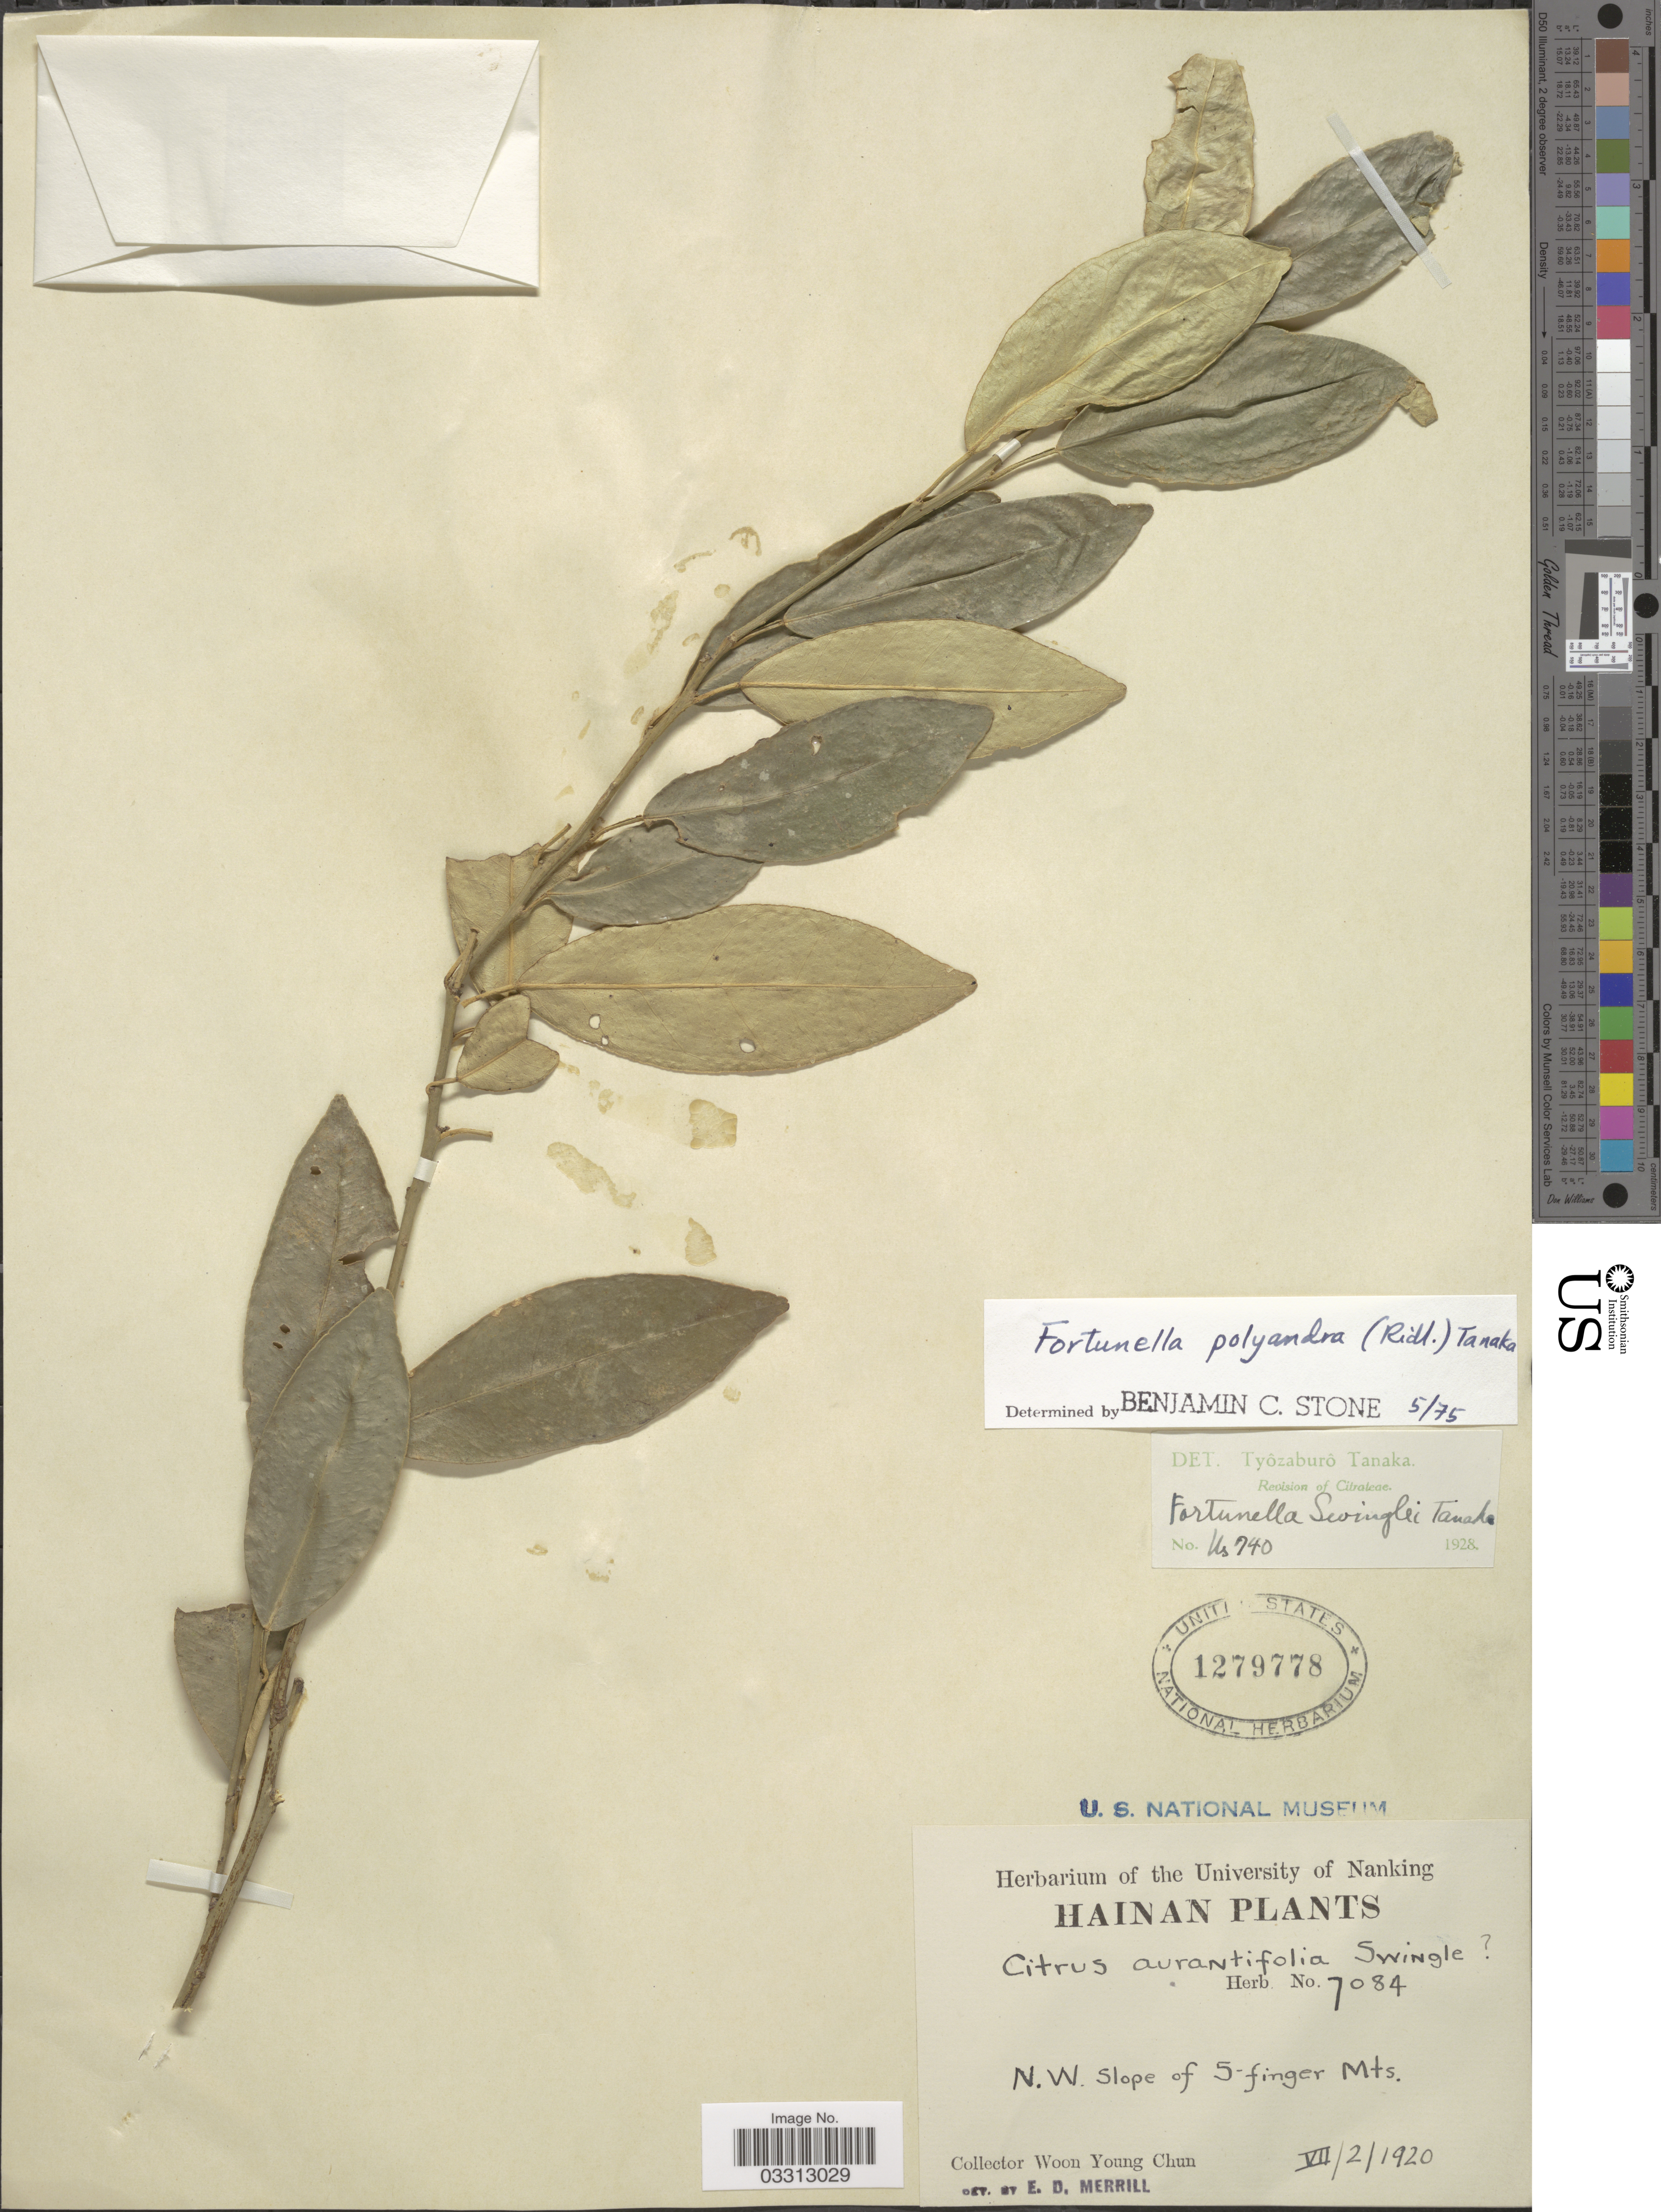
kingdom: Plantae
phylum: Tracheophyta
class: Magnoliopsida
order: Sapindales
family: Rutaceae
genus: Citrus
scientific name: Citrus swinglei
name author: Burkill ex Harms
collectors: W. Y. Chun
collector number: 7084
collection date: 1920-07-02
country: China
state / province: Hainan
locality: N. W. Slope of 5-finger Mts.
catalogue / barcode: US 1279778